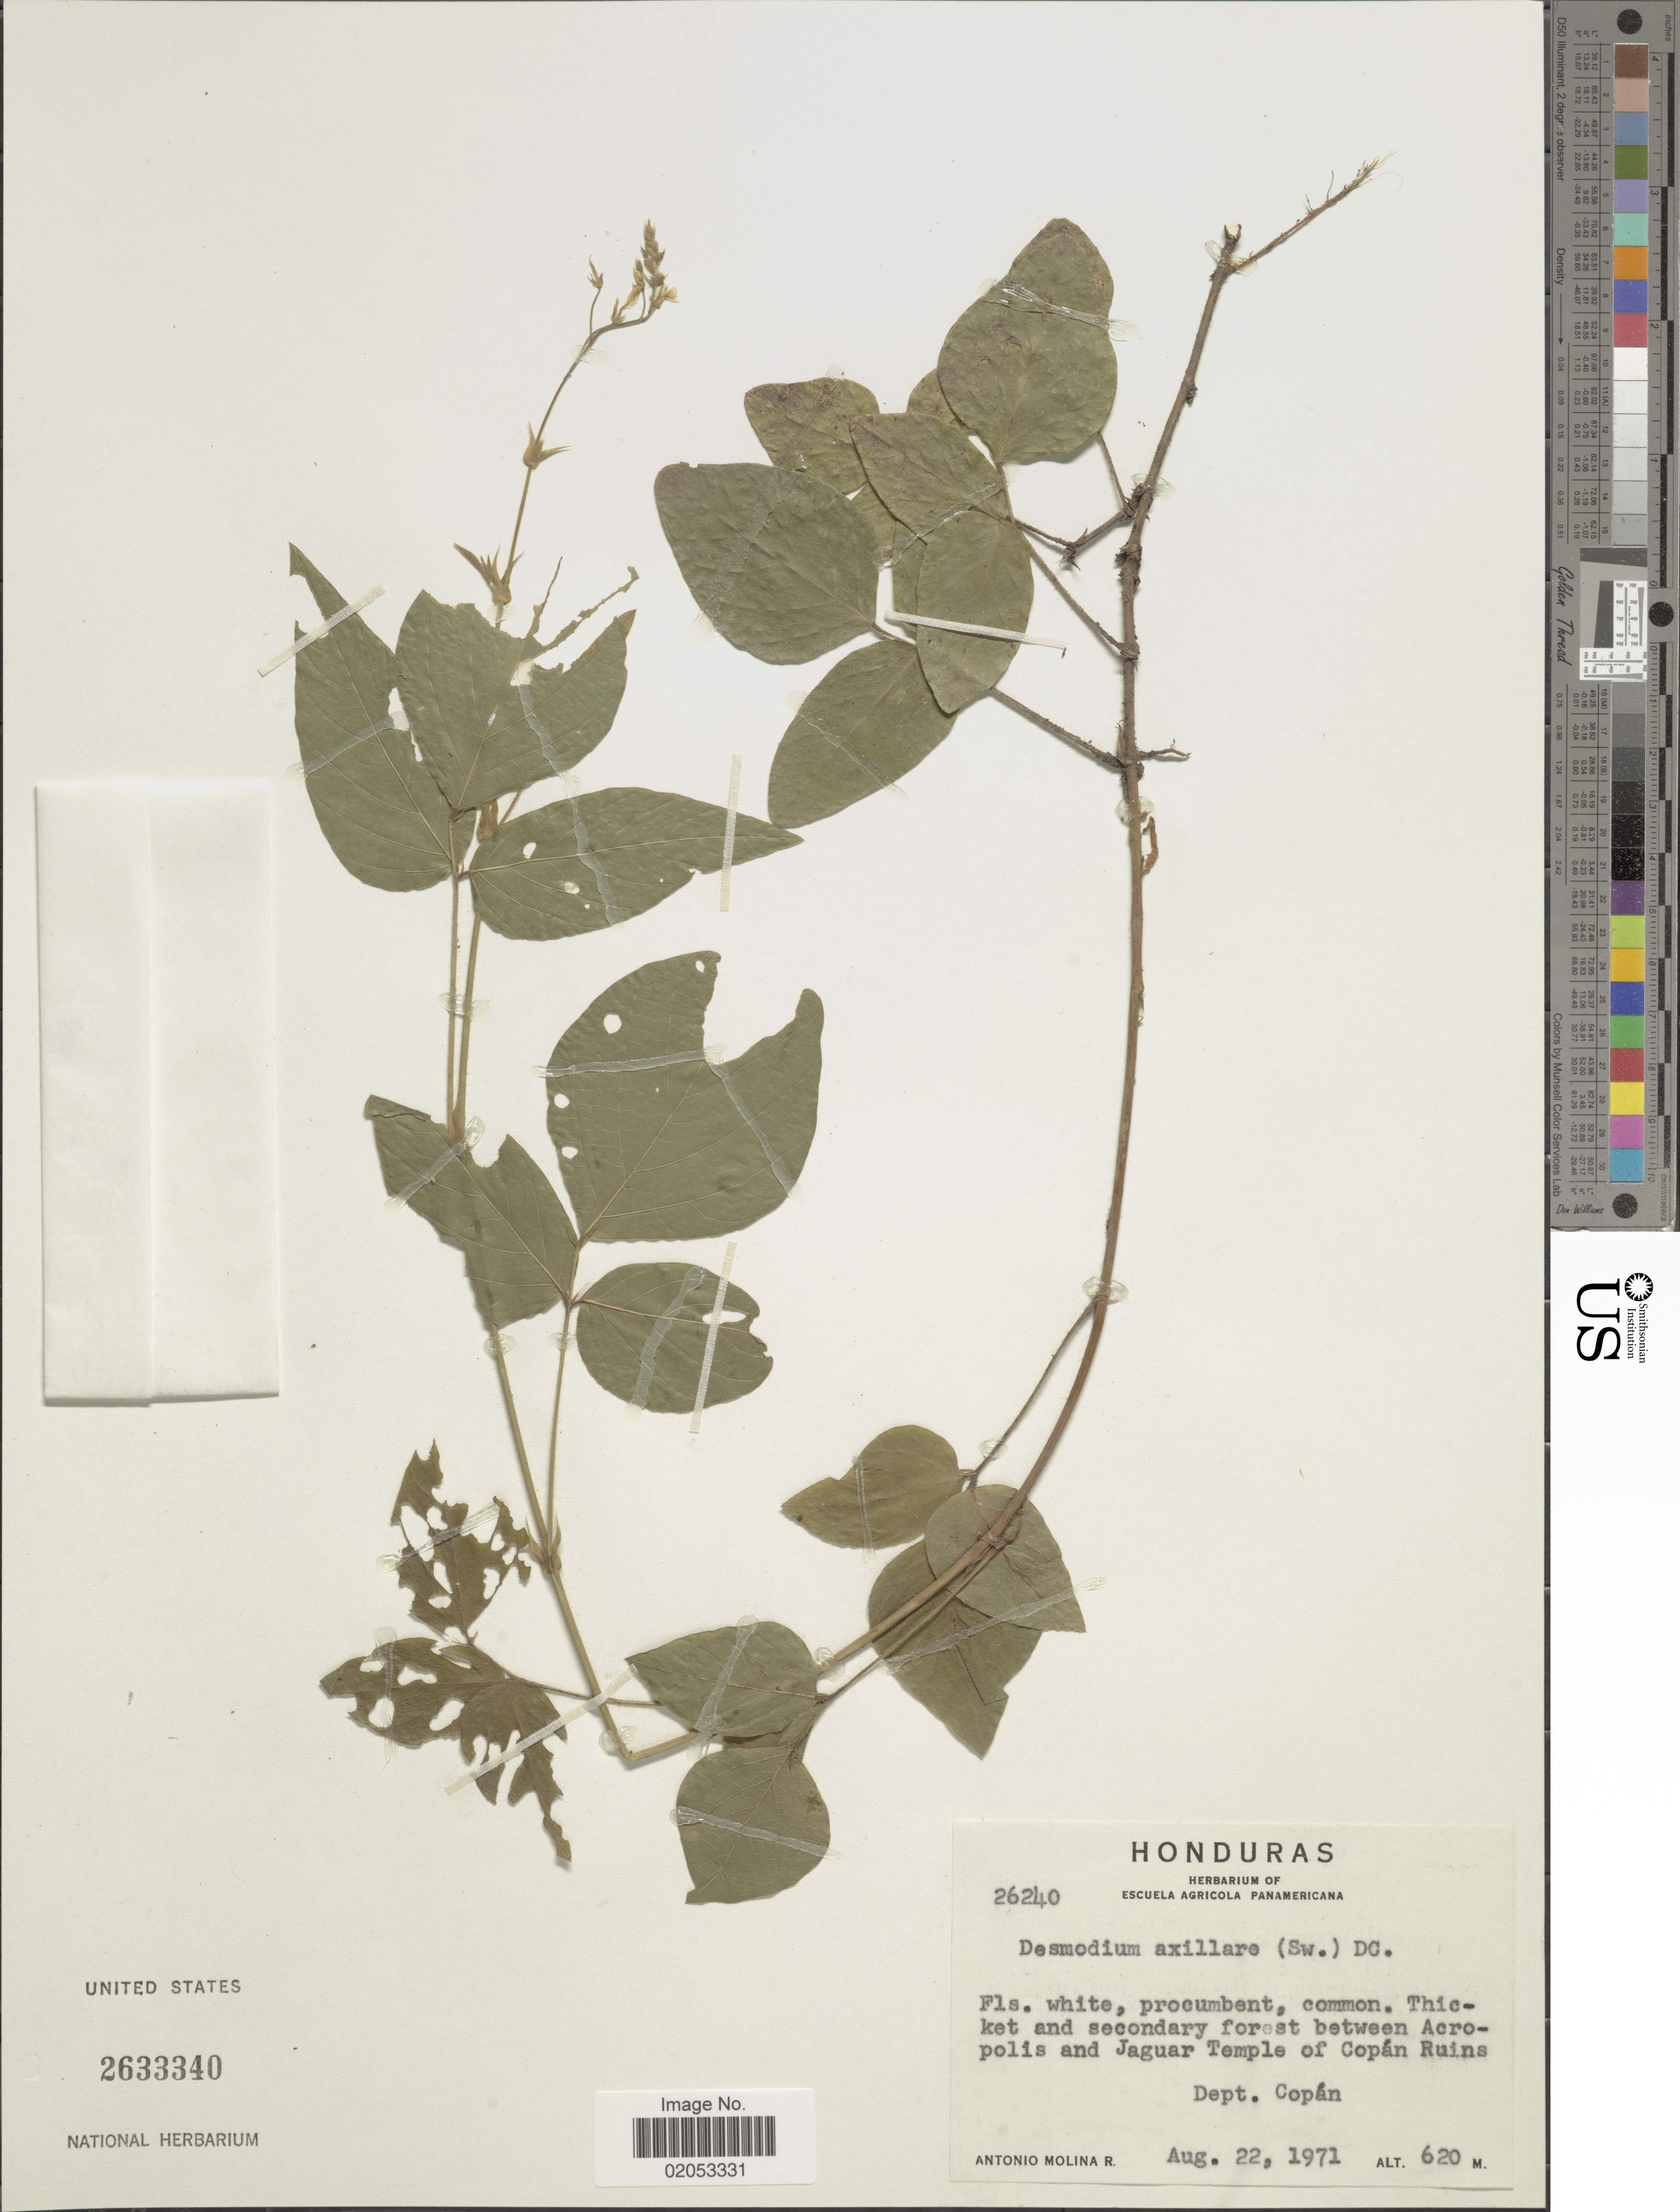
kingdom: Plantae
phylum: Tracheophyta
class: Magnoliopsida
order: Fabales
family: Fabaceae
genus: Desmodium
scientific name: Desmodium axillare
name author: (Sw.) DC.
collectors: A. Molina R.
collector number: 26240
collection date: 1971-08-22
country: Honduras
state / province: Copán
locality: Between Acropolis and Jaguar Temple of Copan Ruins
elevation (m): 620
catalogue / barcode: US 2633340